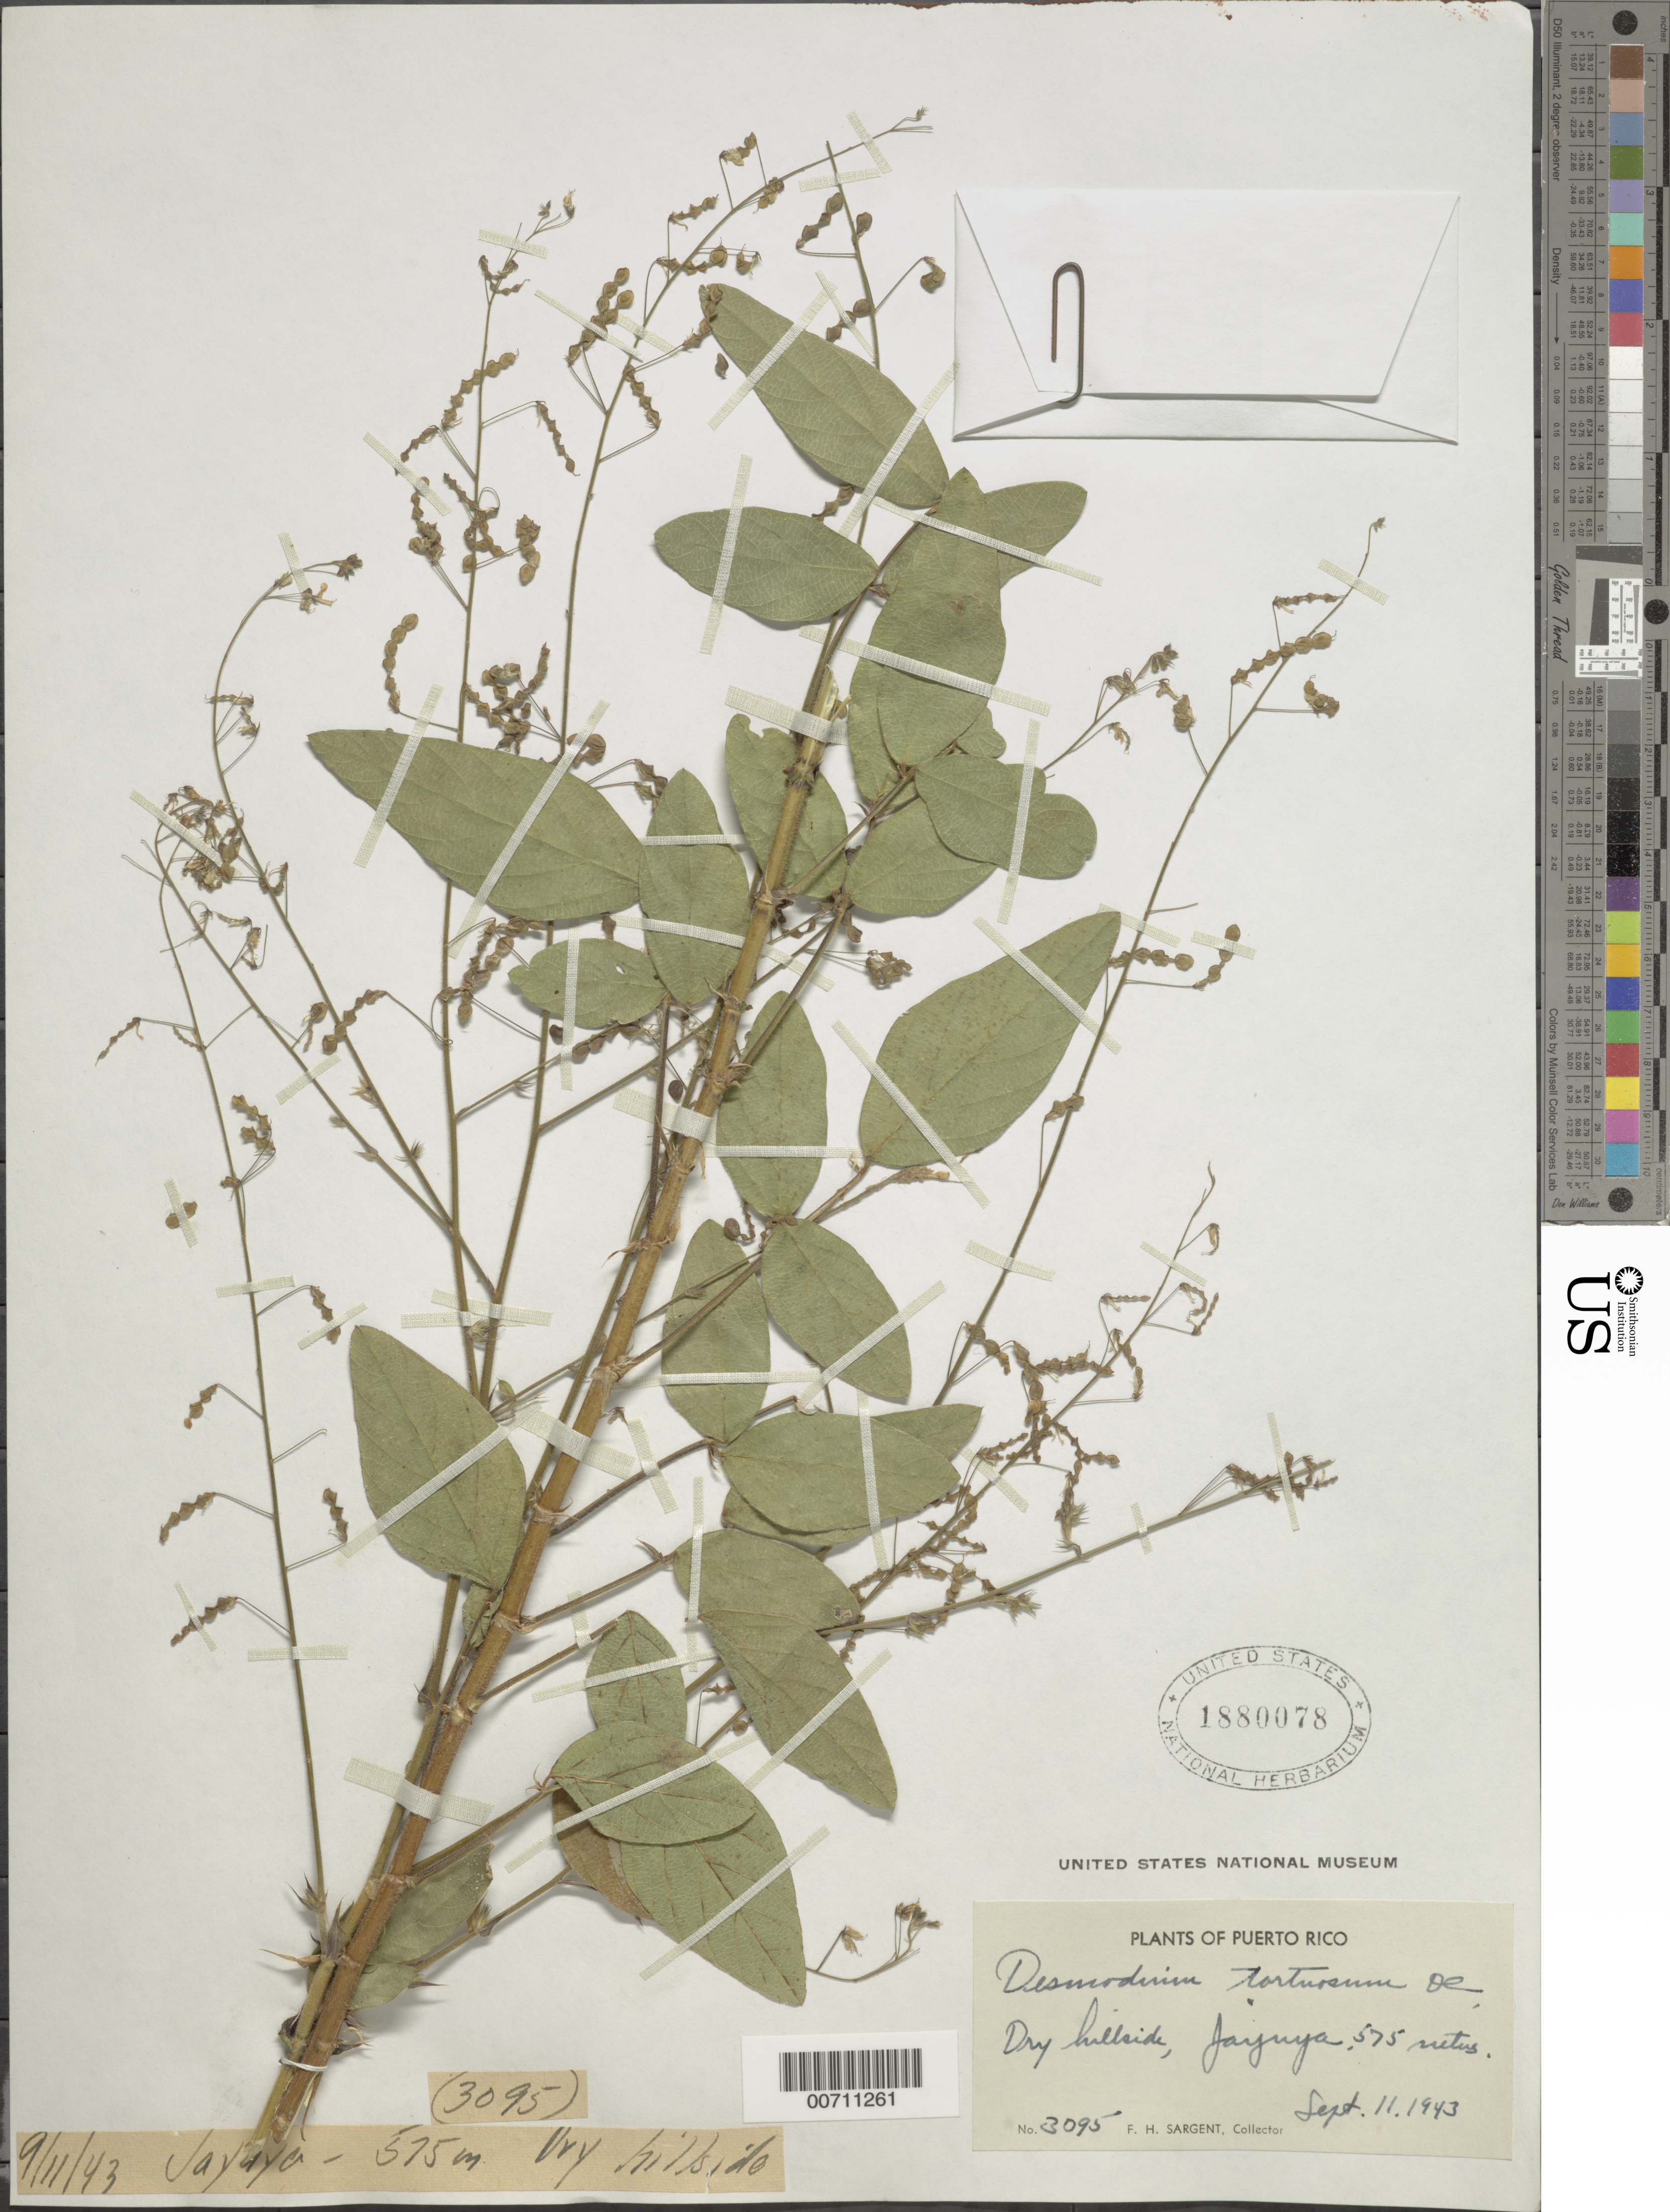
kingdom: Plantae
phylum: Tracheophyta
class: Magnoliopsida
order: Fabales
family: Fabaceae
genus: Desmodium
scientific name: Desmodium tortuosum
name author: (Sw.) DC.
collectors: F. H. Sargent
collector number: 3095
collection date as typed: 11 Sep 1943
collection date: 1943-09-11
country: Puerto Rico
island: Greater Antilles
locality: Jayuya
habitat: Dry hillside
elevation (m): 575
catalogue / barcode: US 1880078